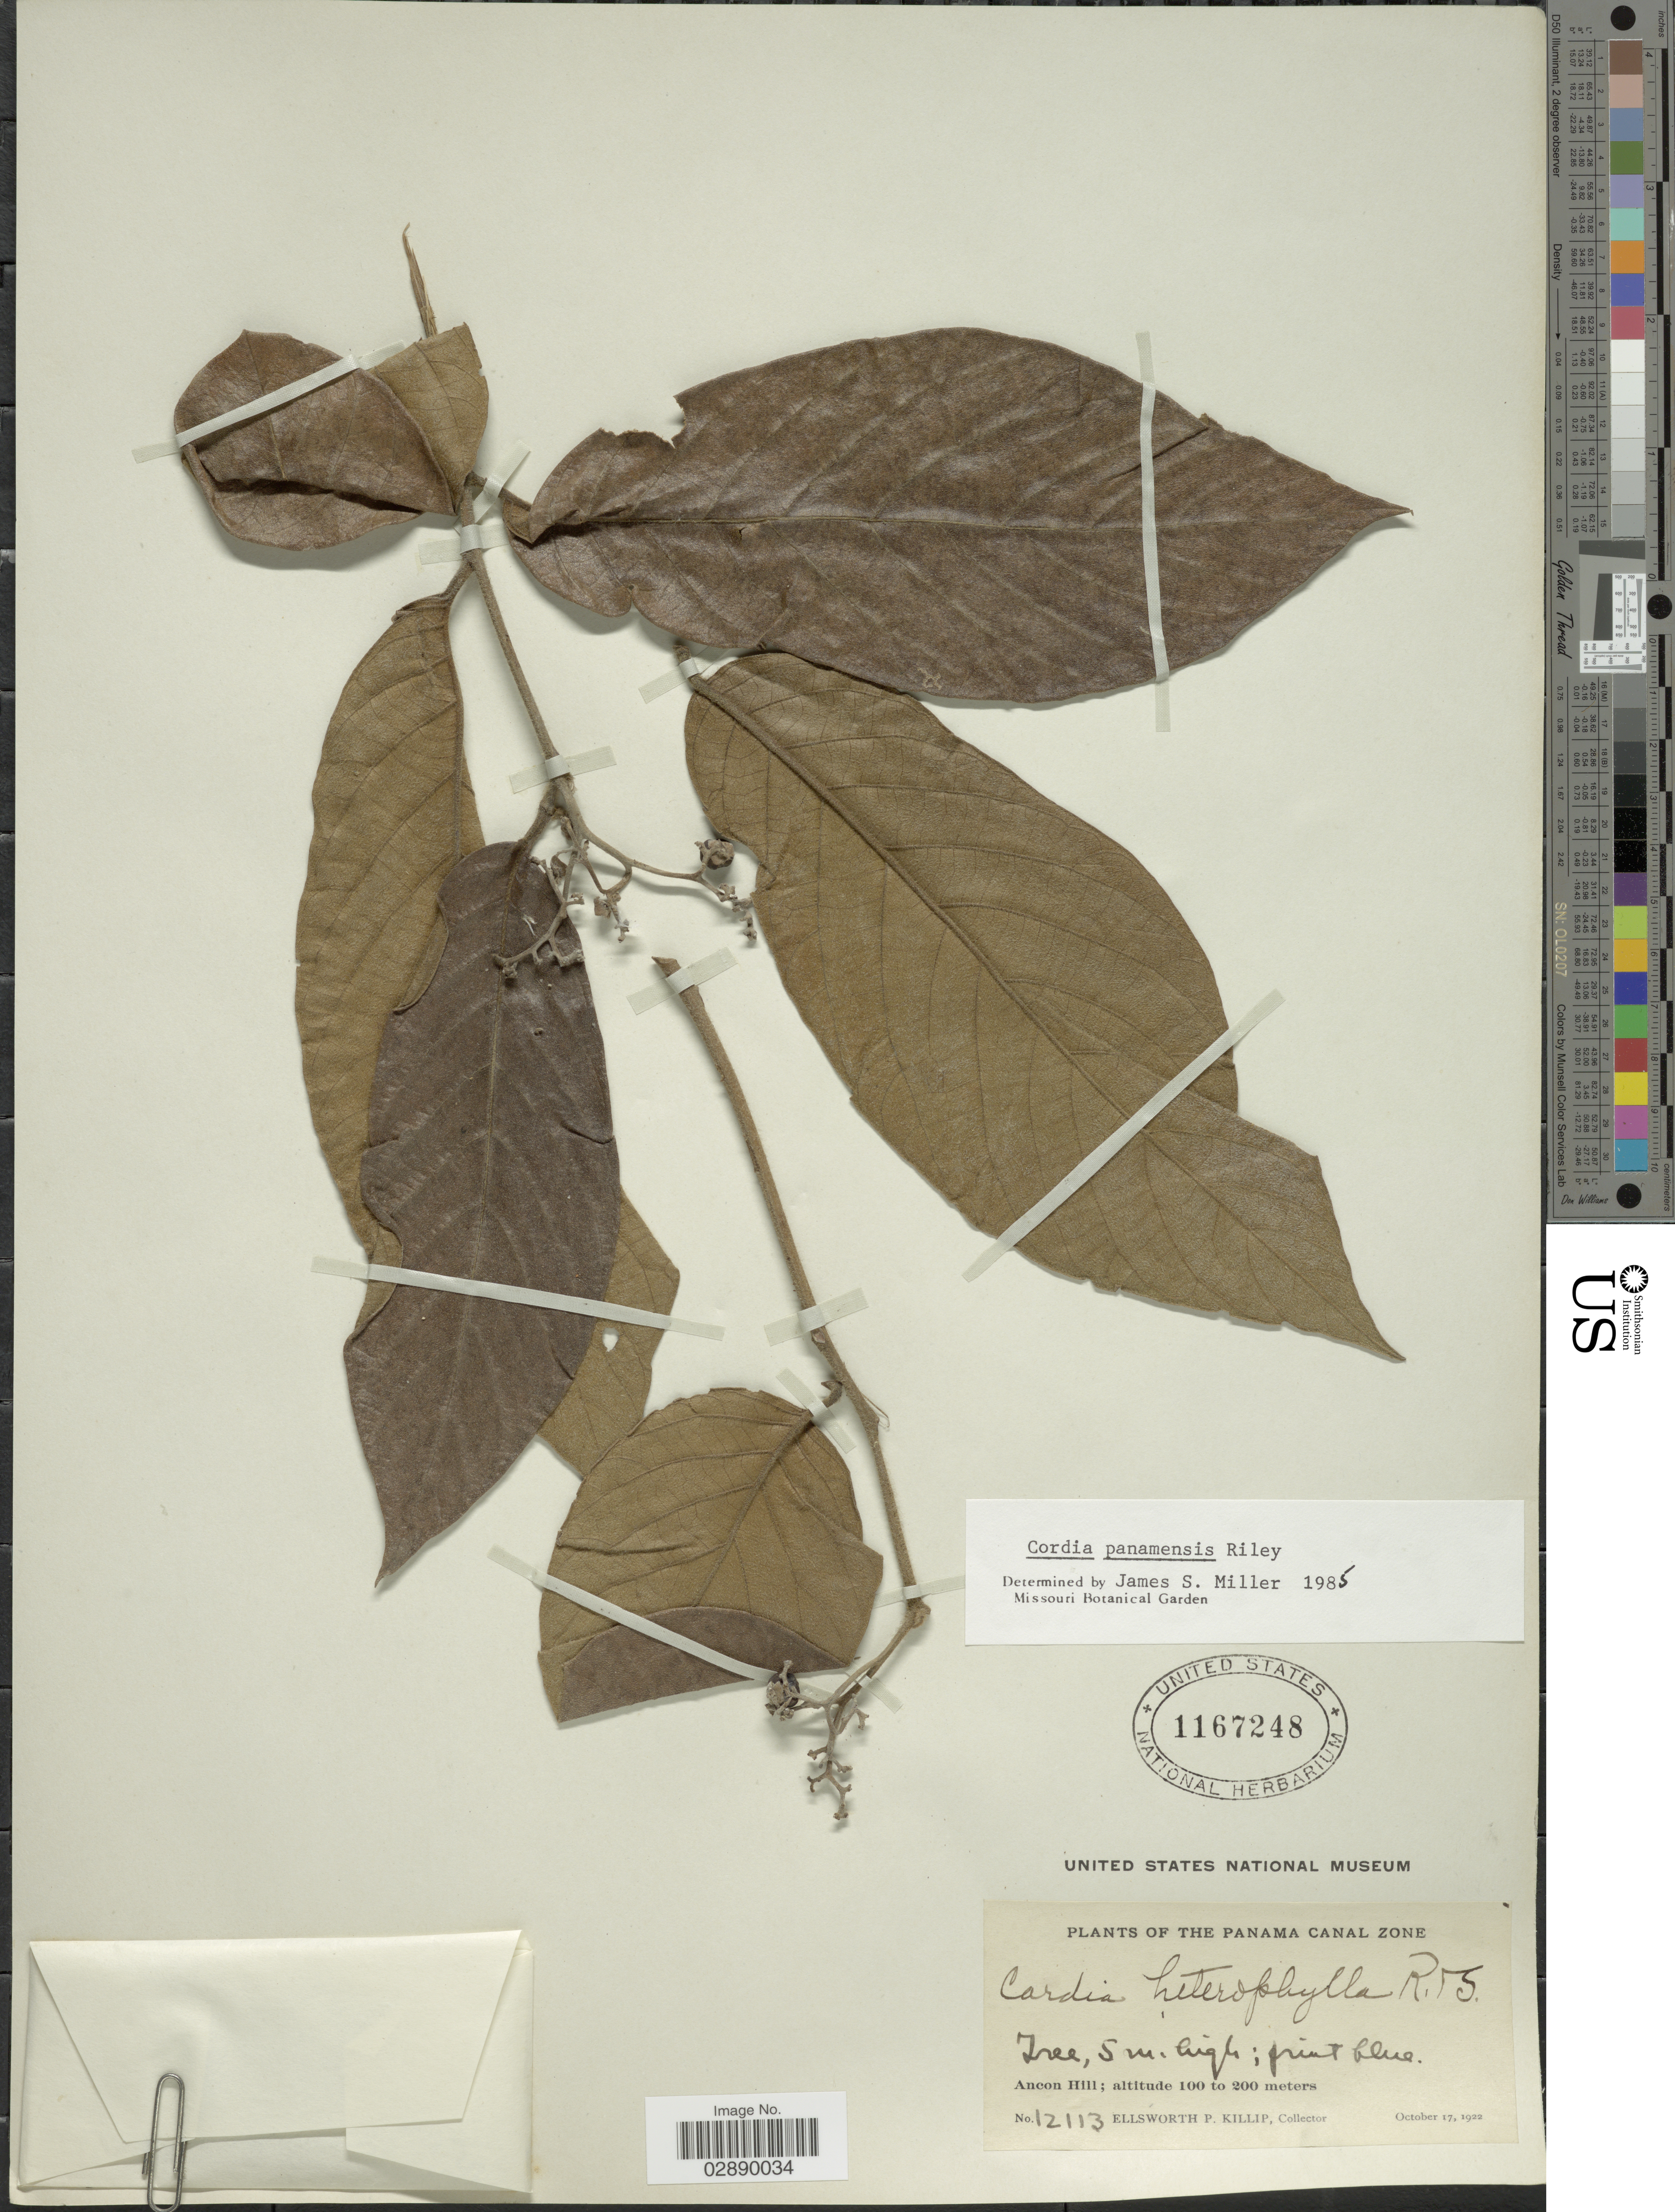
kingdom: Plantae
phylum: Tracheophyta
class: Magnoliopsida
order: Boraginales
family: Cordiaceae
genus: Cordia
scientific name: Cordia panamensis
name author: L. Riley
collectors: E. P. Killip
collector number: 12113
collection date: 1922-10-17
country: Panama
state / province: Colón / Panamá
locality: The Panama Canal Zone. Ancon Hill.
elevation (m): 100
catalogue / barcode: US 1167248